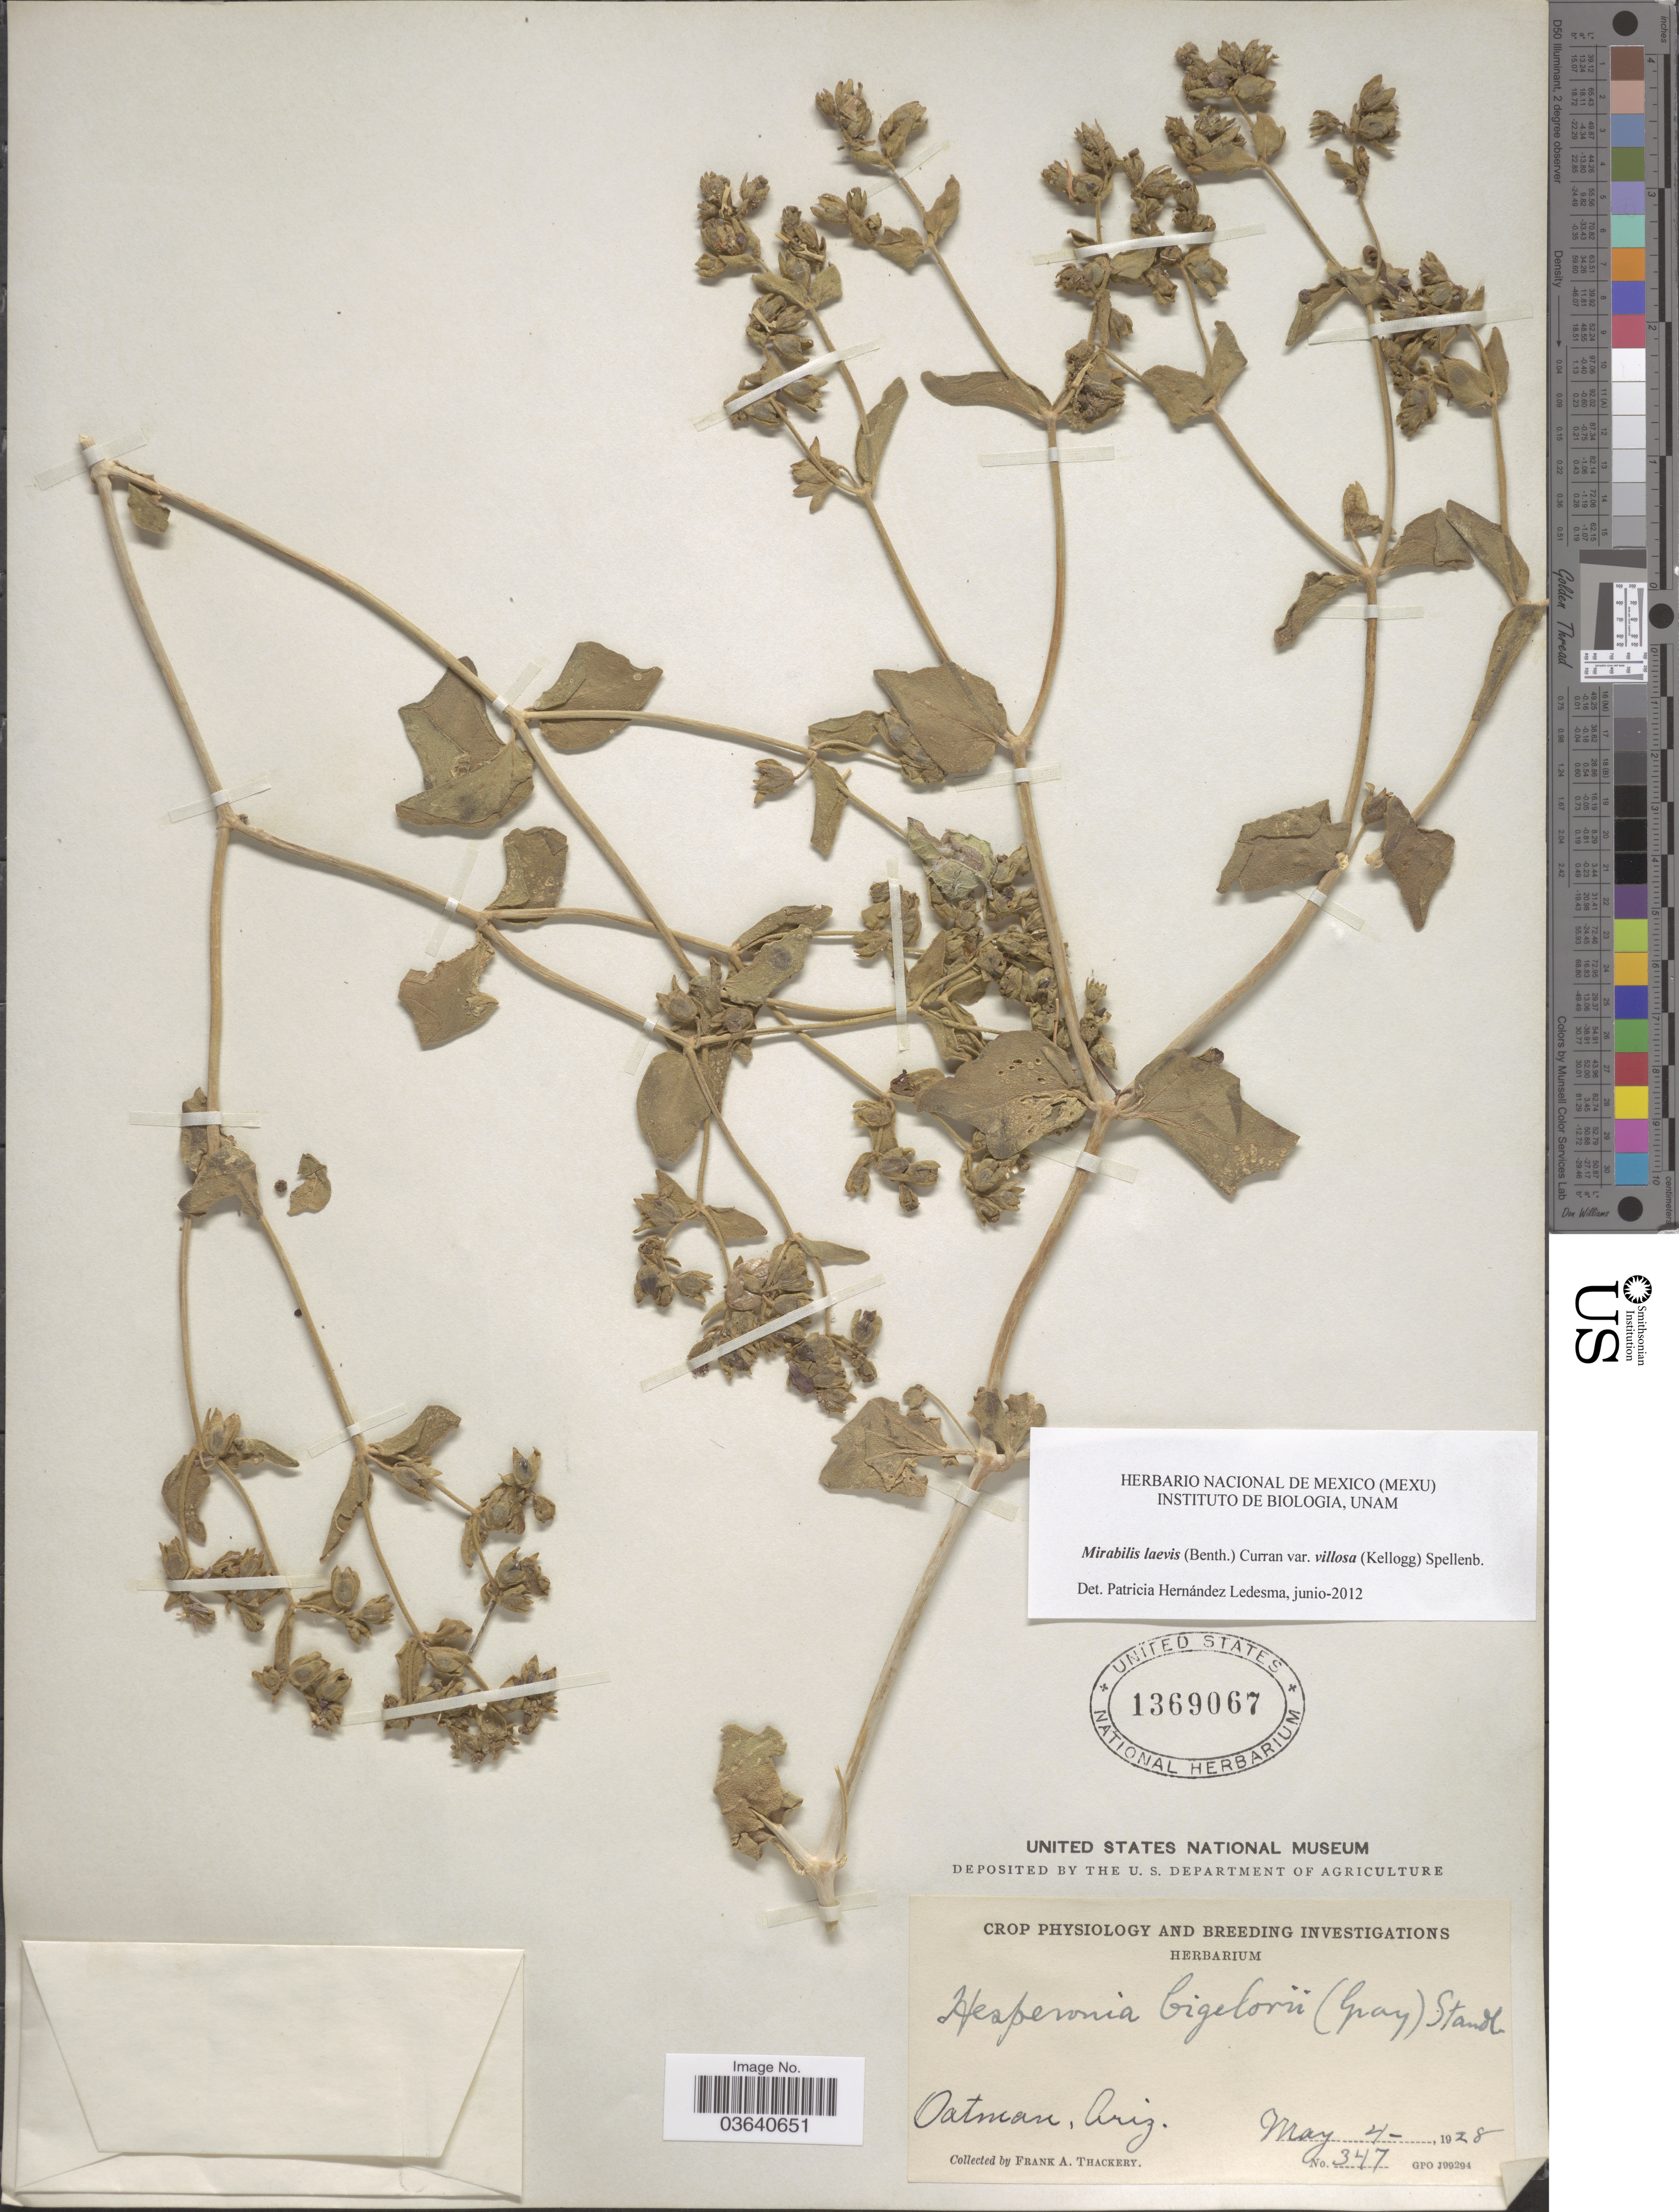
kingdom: Plantae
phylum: Tracheophyta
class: Magnoliopsida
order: Caryophyllales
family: Nyctaginaceae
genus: Mirabilis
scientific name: Mirabilis laevis var. villosa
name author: (Kellogg) Spellenb.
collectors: F. Thackery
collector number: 347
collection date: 1928-05-04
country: United States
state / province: Arizona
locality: Oatman.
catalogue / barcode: US 1369067